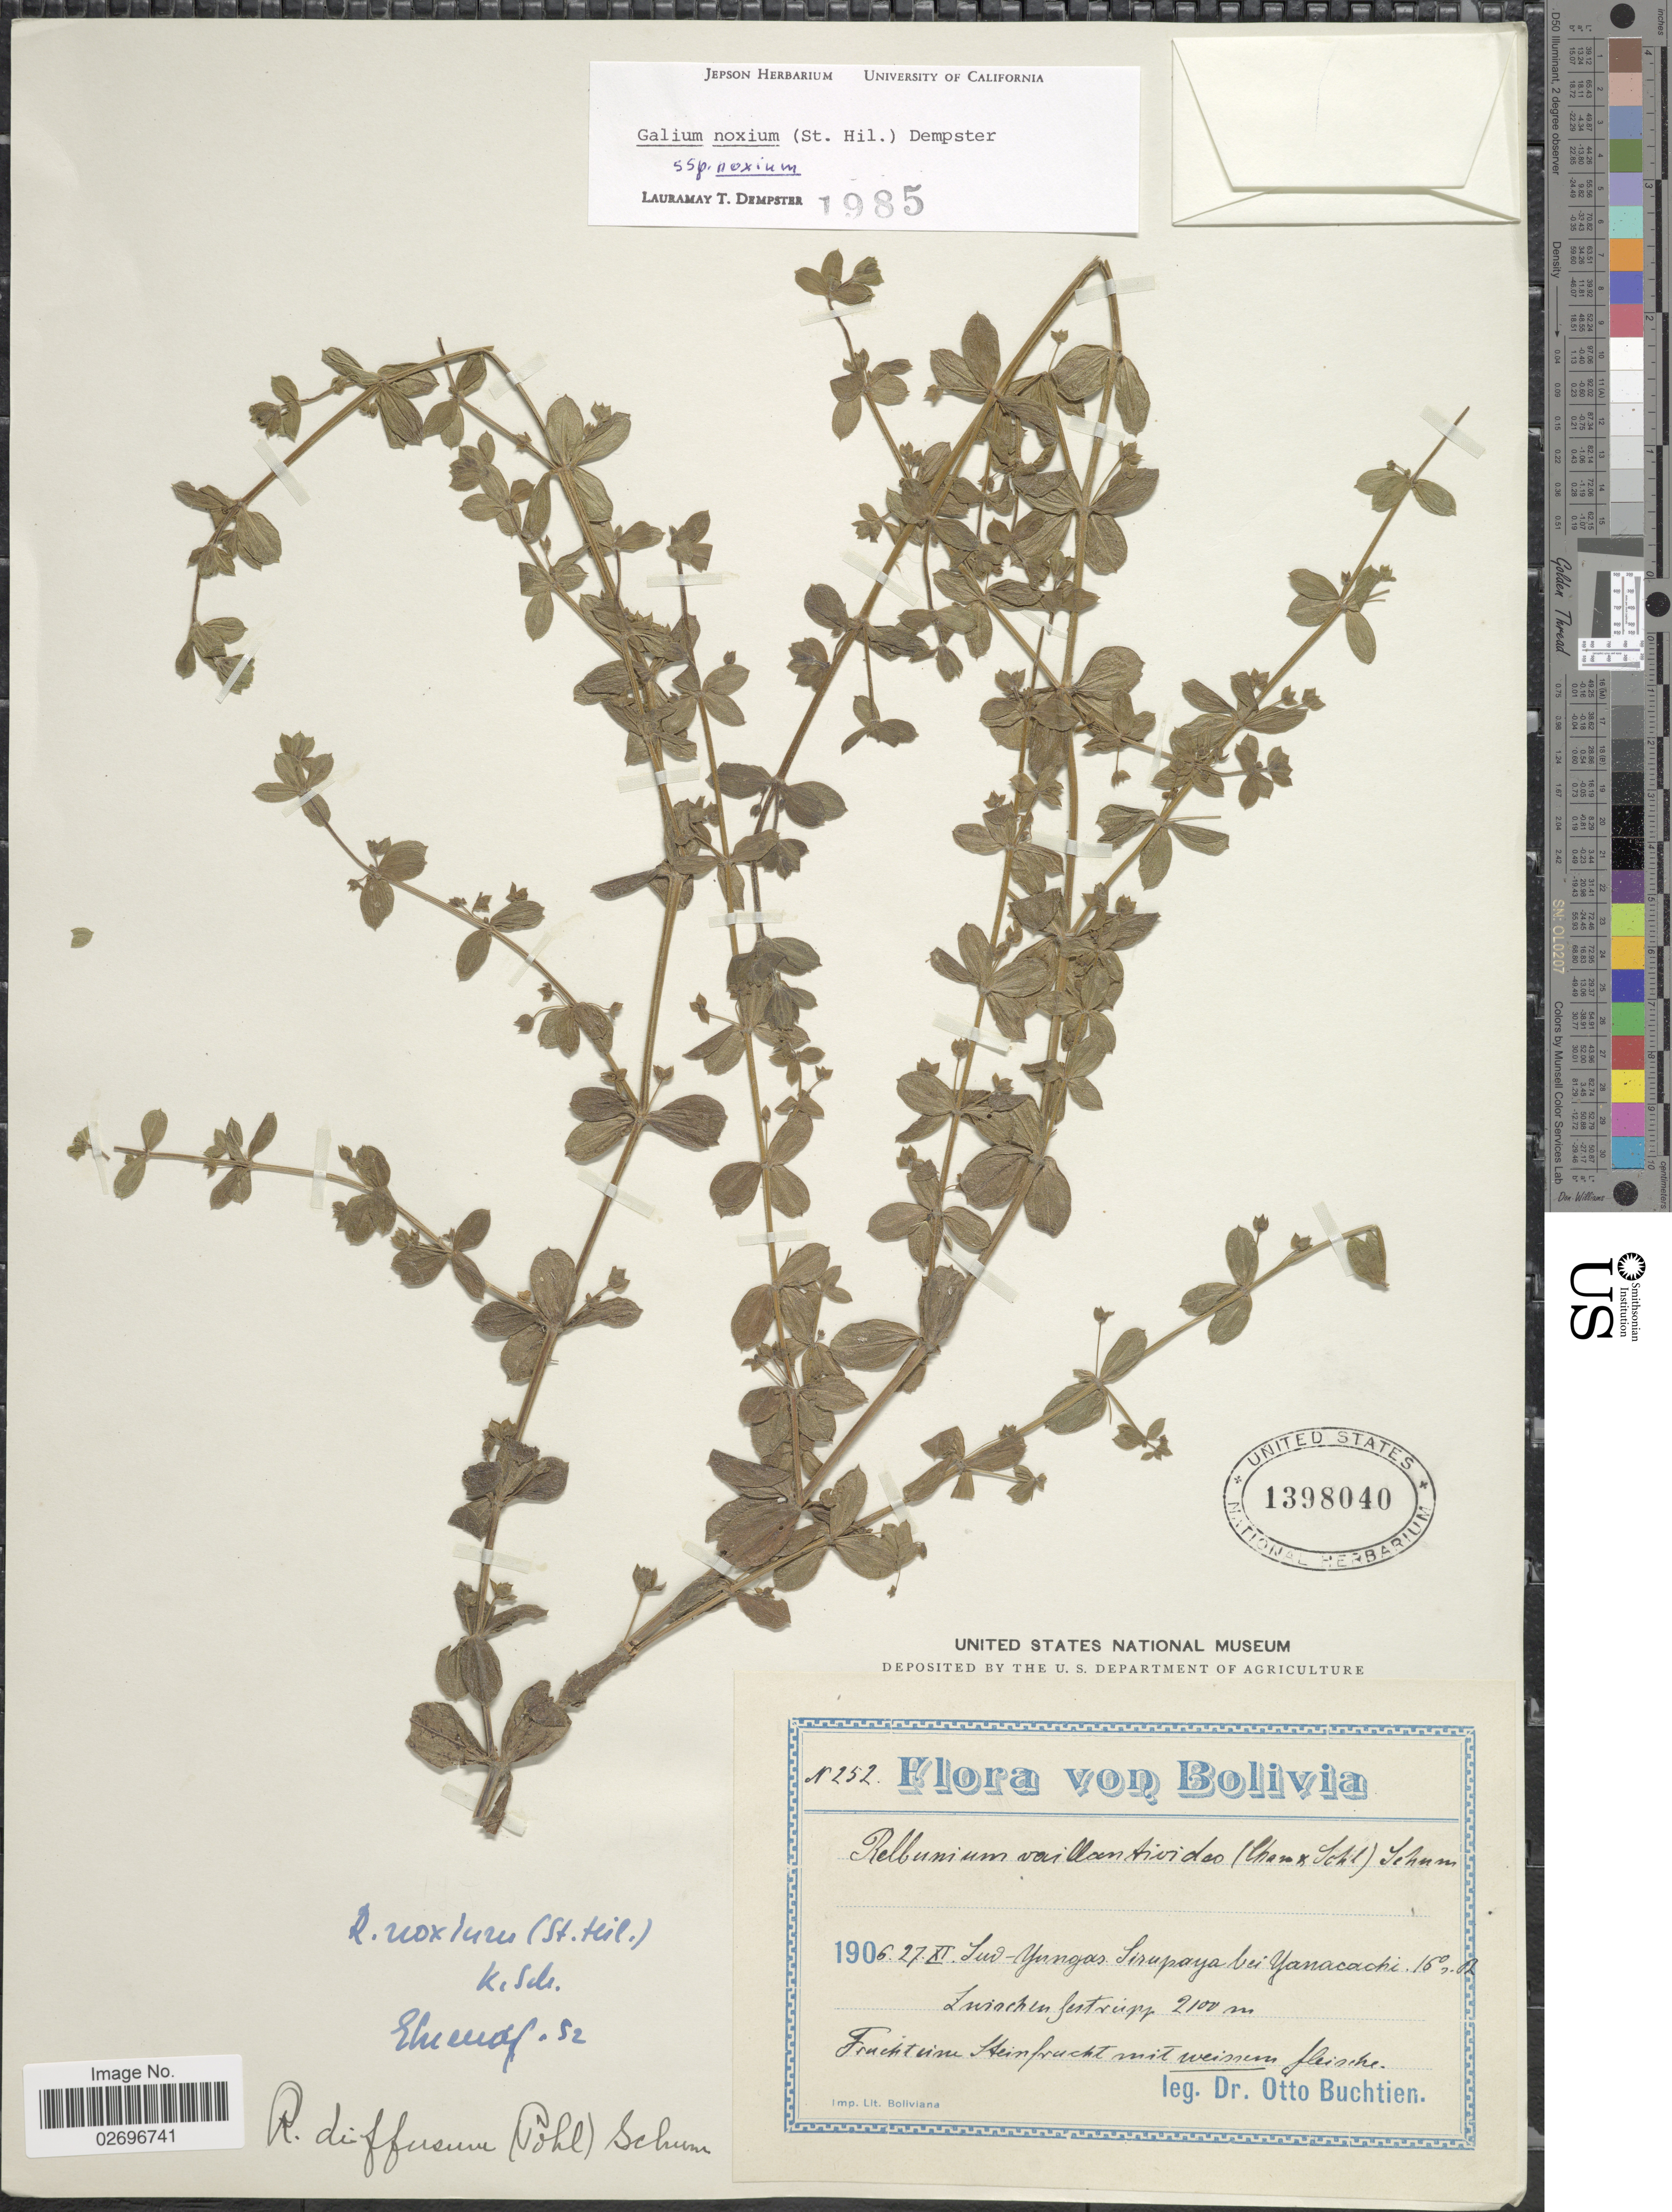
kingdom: Plantae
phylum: Tracheophyta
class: Magnoliopsida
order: Gentianales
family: Rubiaceae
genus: Galium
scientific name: Galium noxium subsp. noxium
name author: (A. St.-Hil.) Dempster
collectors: O. Buchtien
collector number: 252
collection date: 1906-11-27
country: Bolivia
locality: Sud-Yungas Sirupaya bei Yanacachi. 16° n Br.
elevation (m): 2100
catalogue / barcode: US 1398040